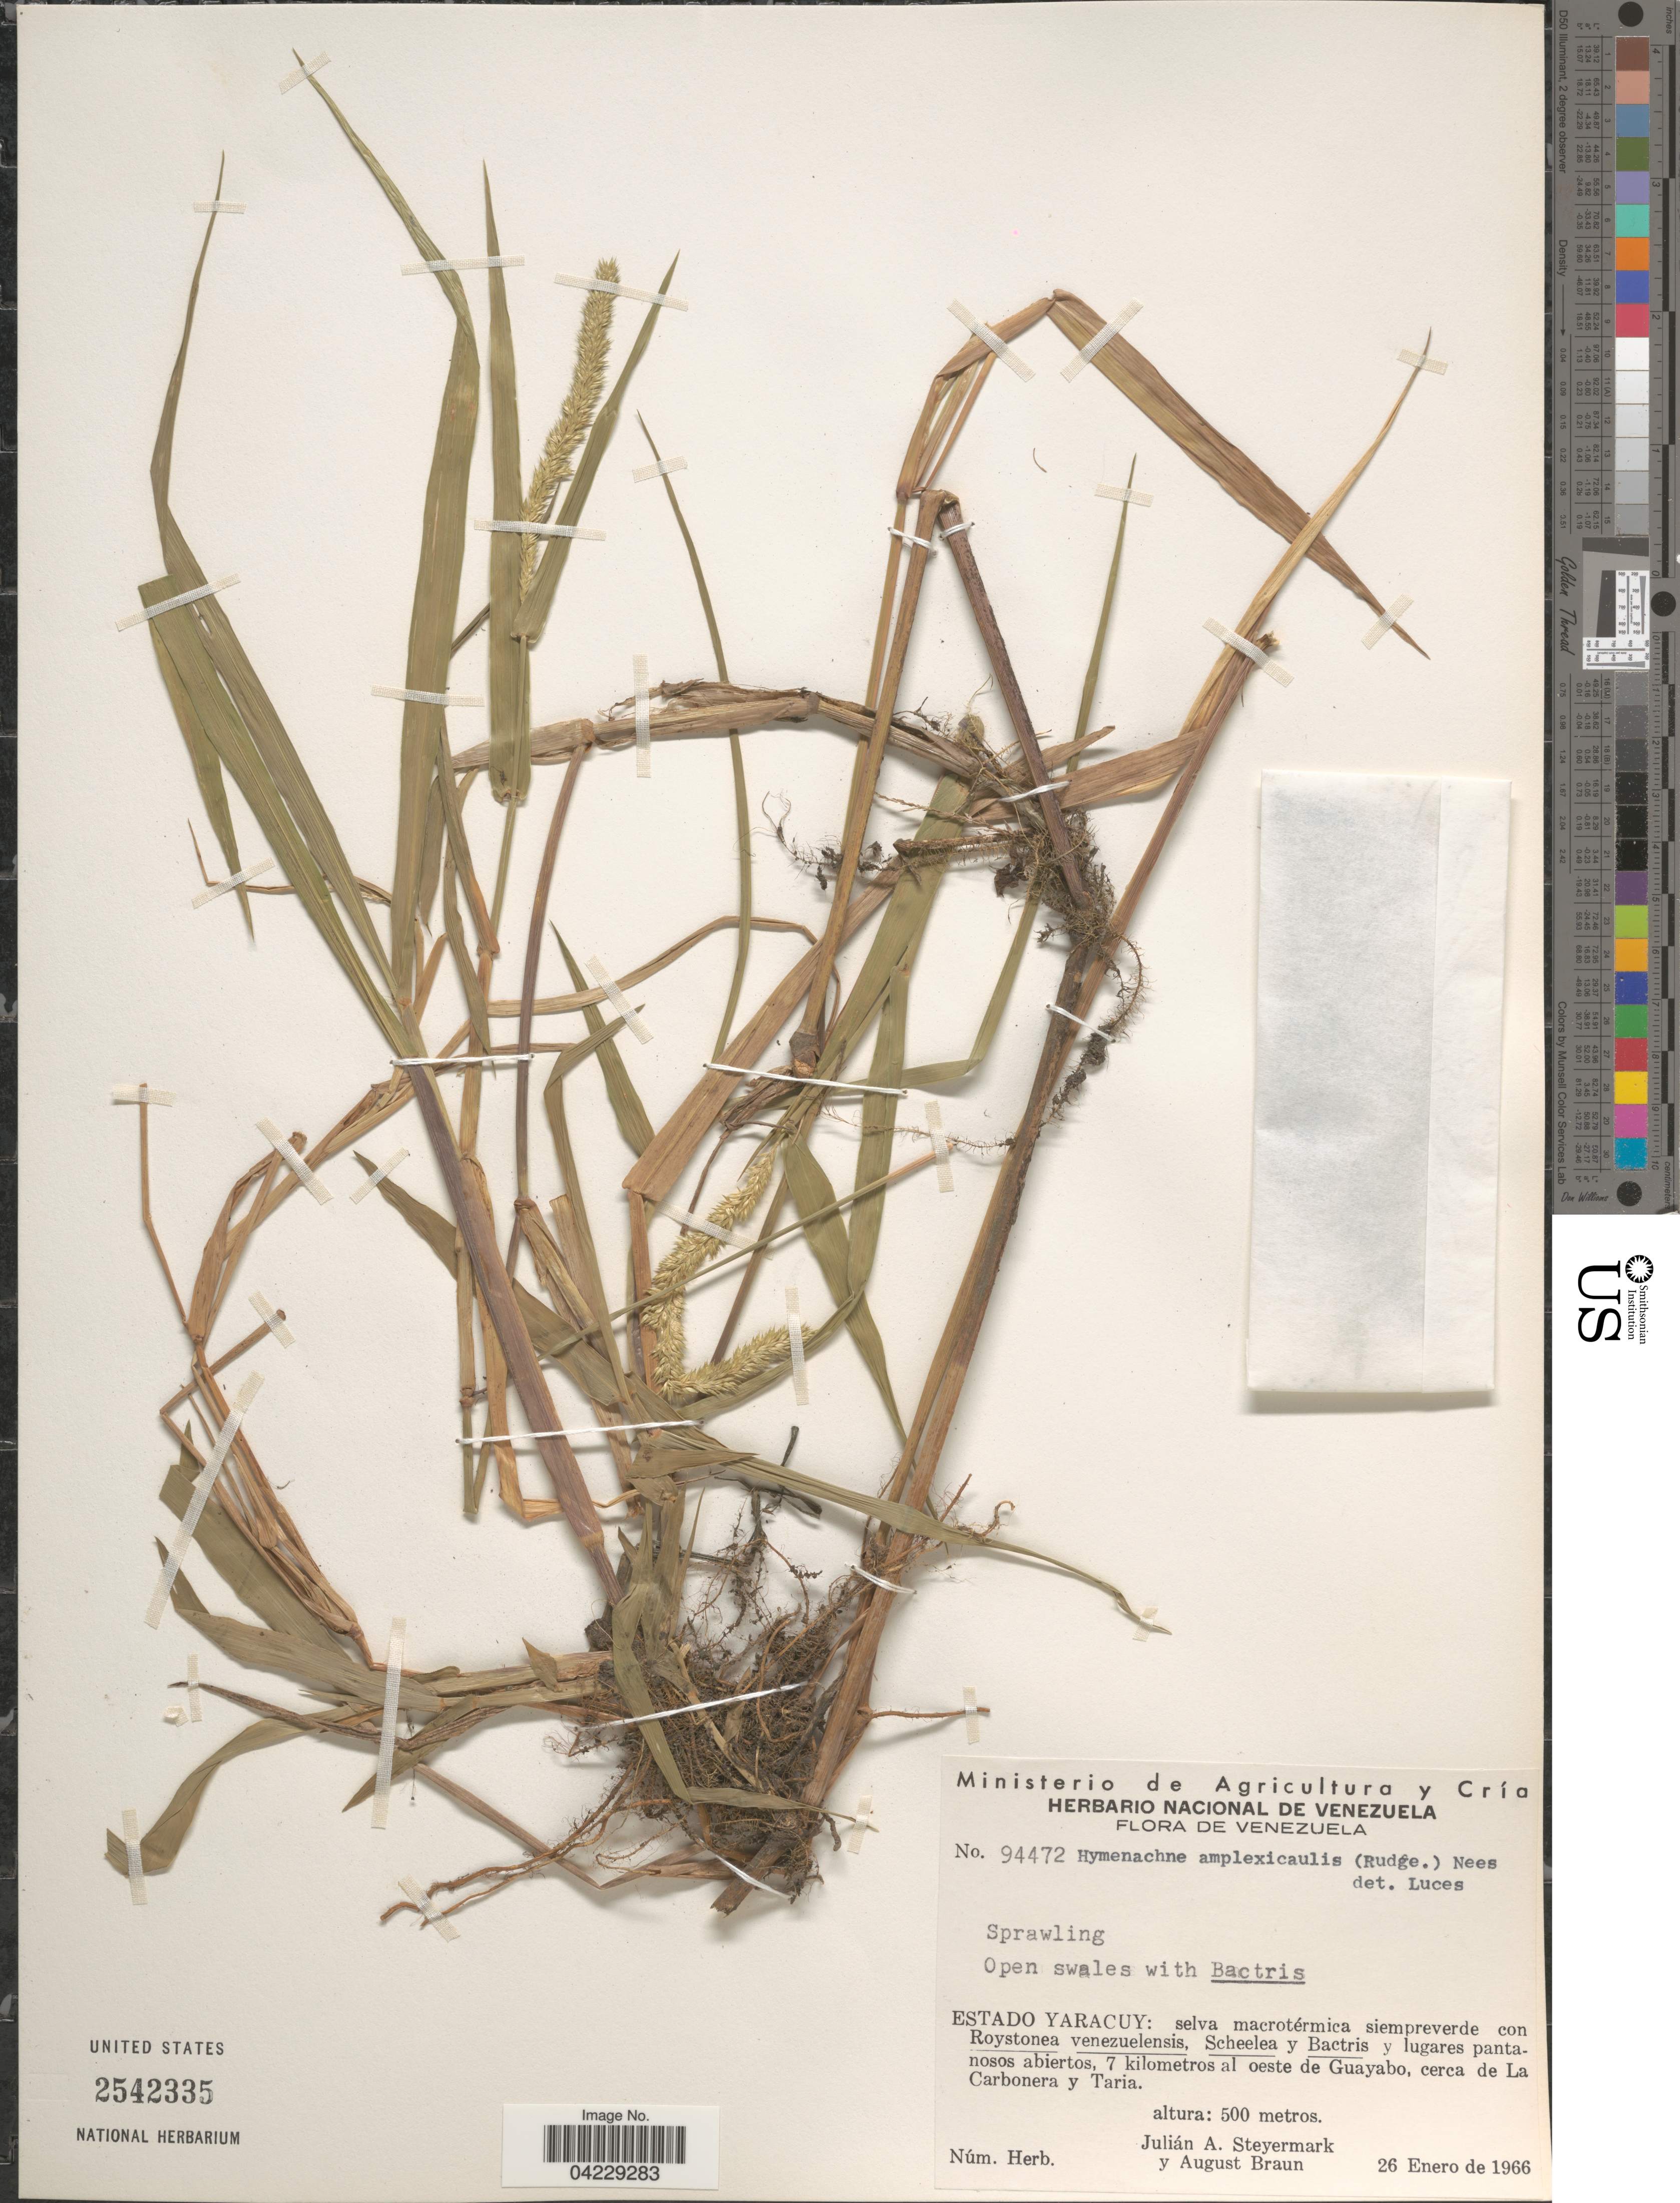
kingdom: Plantae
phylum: Tracheophyta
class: Liliopsida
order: Poales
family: Poaceae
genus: Hymenachne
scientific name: Hymenachne amplexicaulis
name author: (Rudge) Nees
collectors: J. Steyermark & A. Braun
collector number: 94472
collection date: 1966-01-26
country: Venezuela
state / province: Yaracuy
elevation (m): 500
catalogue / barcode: US 2542335